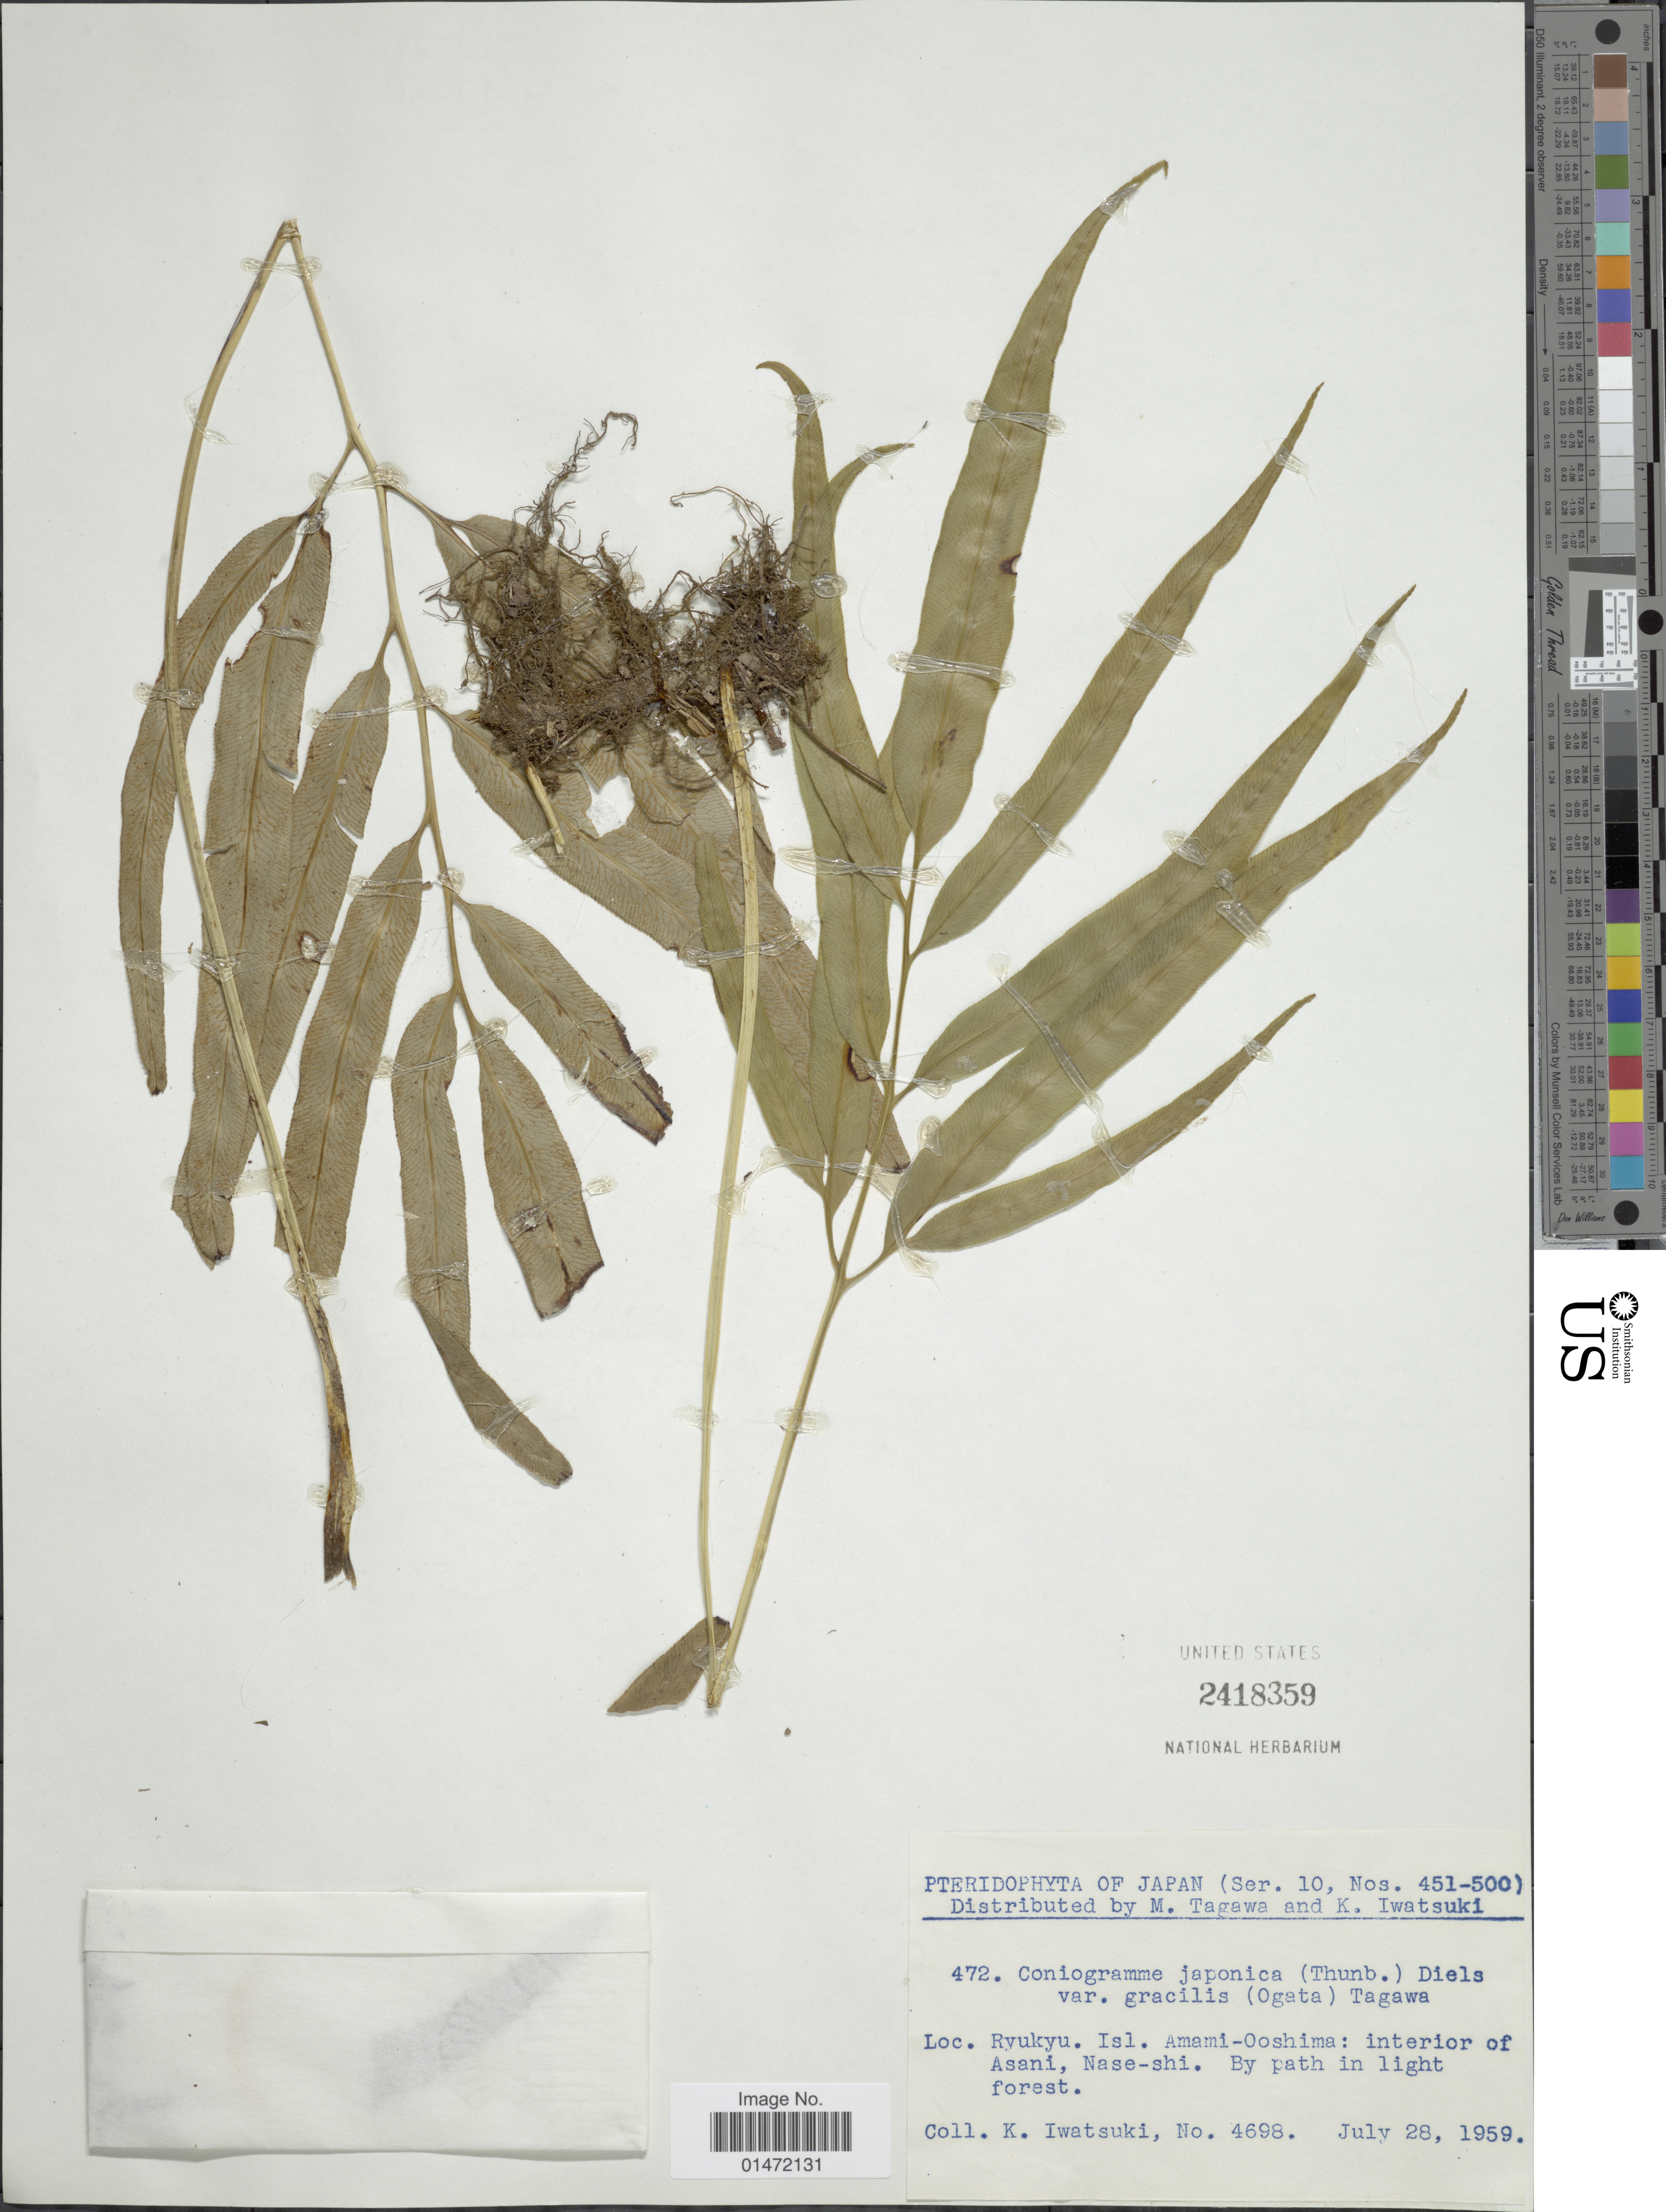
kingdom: Plantae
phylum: Tracheophyta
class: Polypodiopsida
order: Polypodiales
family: Pteridaceae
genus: Coniogramme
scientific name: Coniogramme japonica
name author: (Thunb. ex Murray) Diels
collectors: K. Iwatsuki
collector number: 4698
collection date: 1959-07-28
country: Japan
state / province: Kagosima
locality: Ryukyu. Isl. Amami-Ooshima: interior of Asani, Nase-shi.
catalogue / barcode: US 2418359